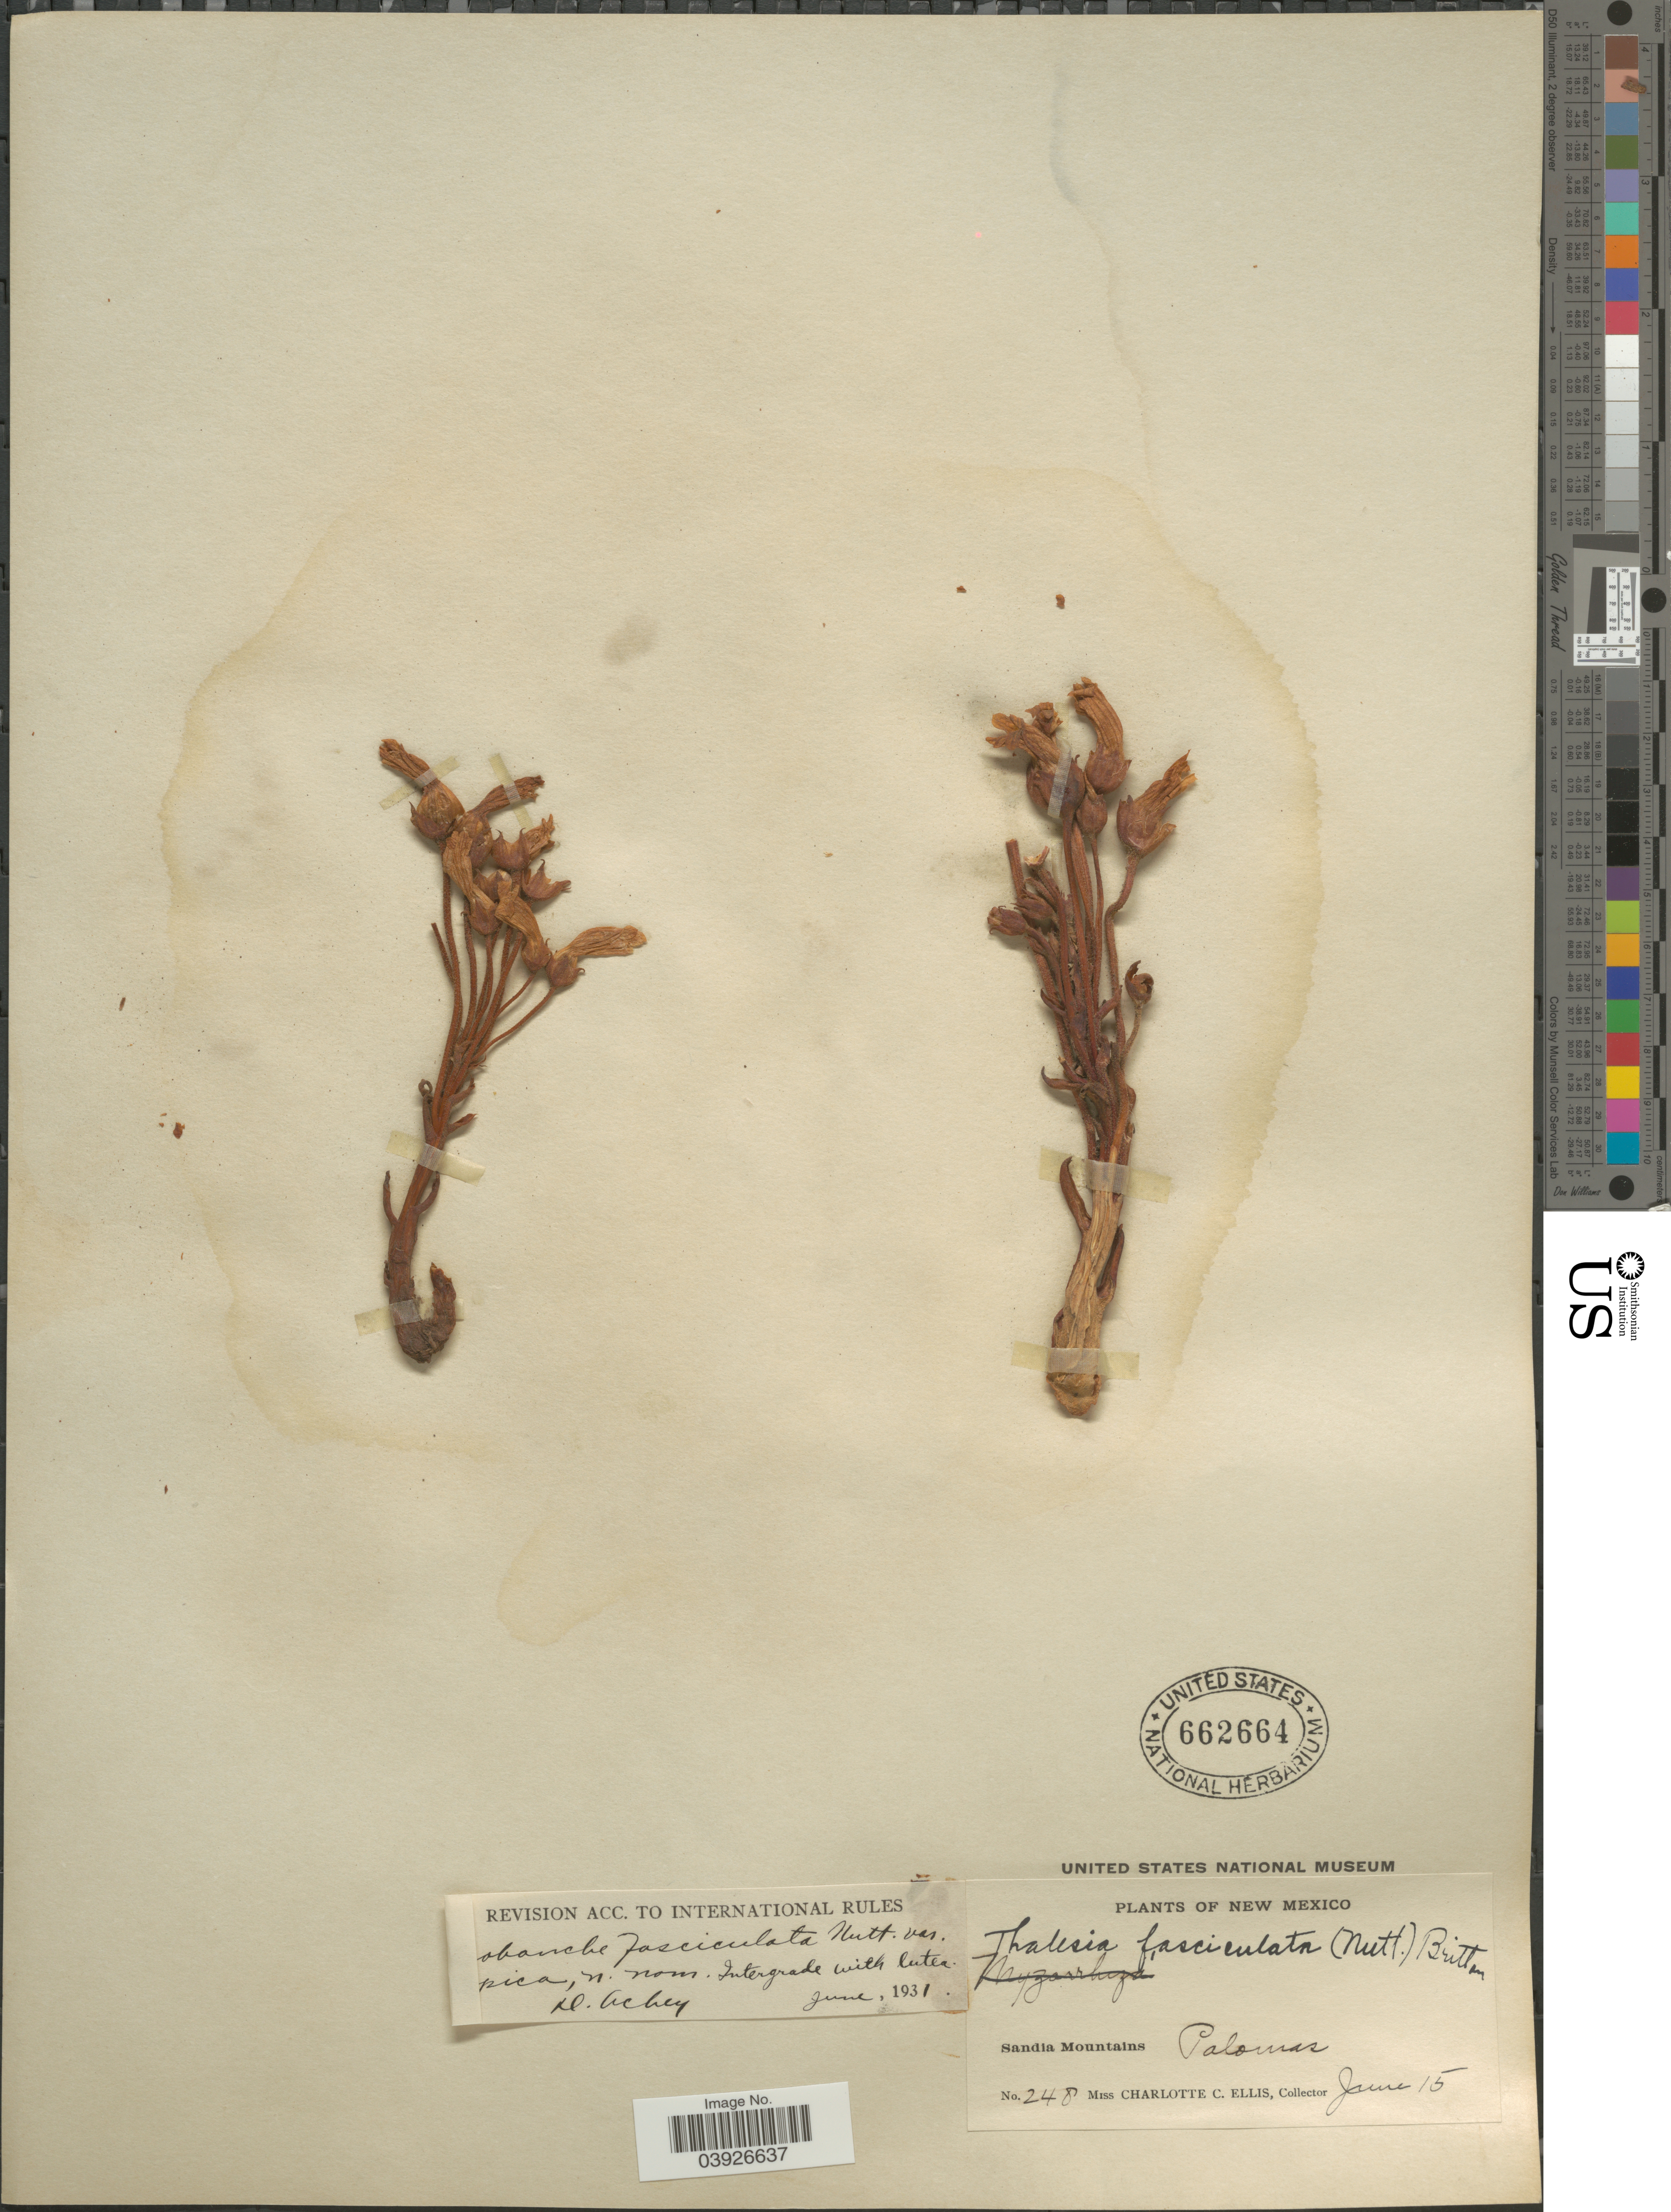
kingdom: Plantae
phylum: Tracheophyta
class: Magnoliopsida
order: Lamiales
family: Orobanchaceae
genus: Aphyllon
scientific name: Aphyllon fasciculatum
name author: (Nutt.) Torr. & A. Gray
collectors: C. C. Ellis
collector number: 248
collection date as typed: Transcribed d/m/y: /6/15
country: United States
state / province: New Mexico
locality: Sandia Mountains, Palomas.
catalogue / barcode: US 662664